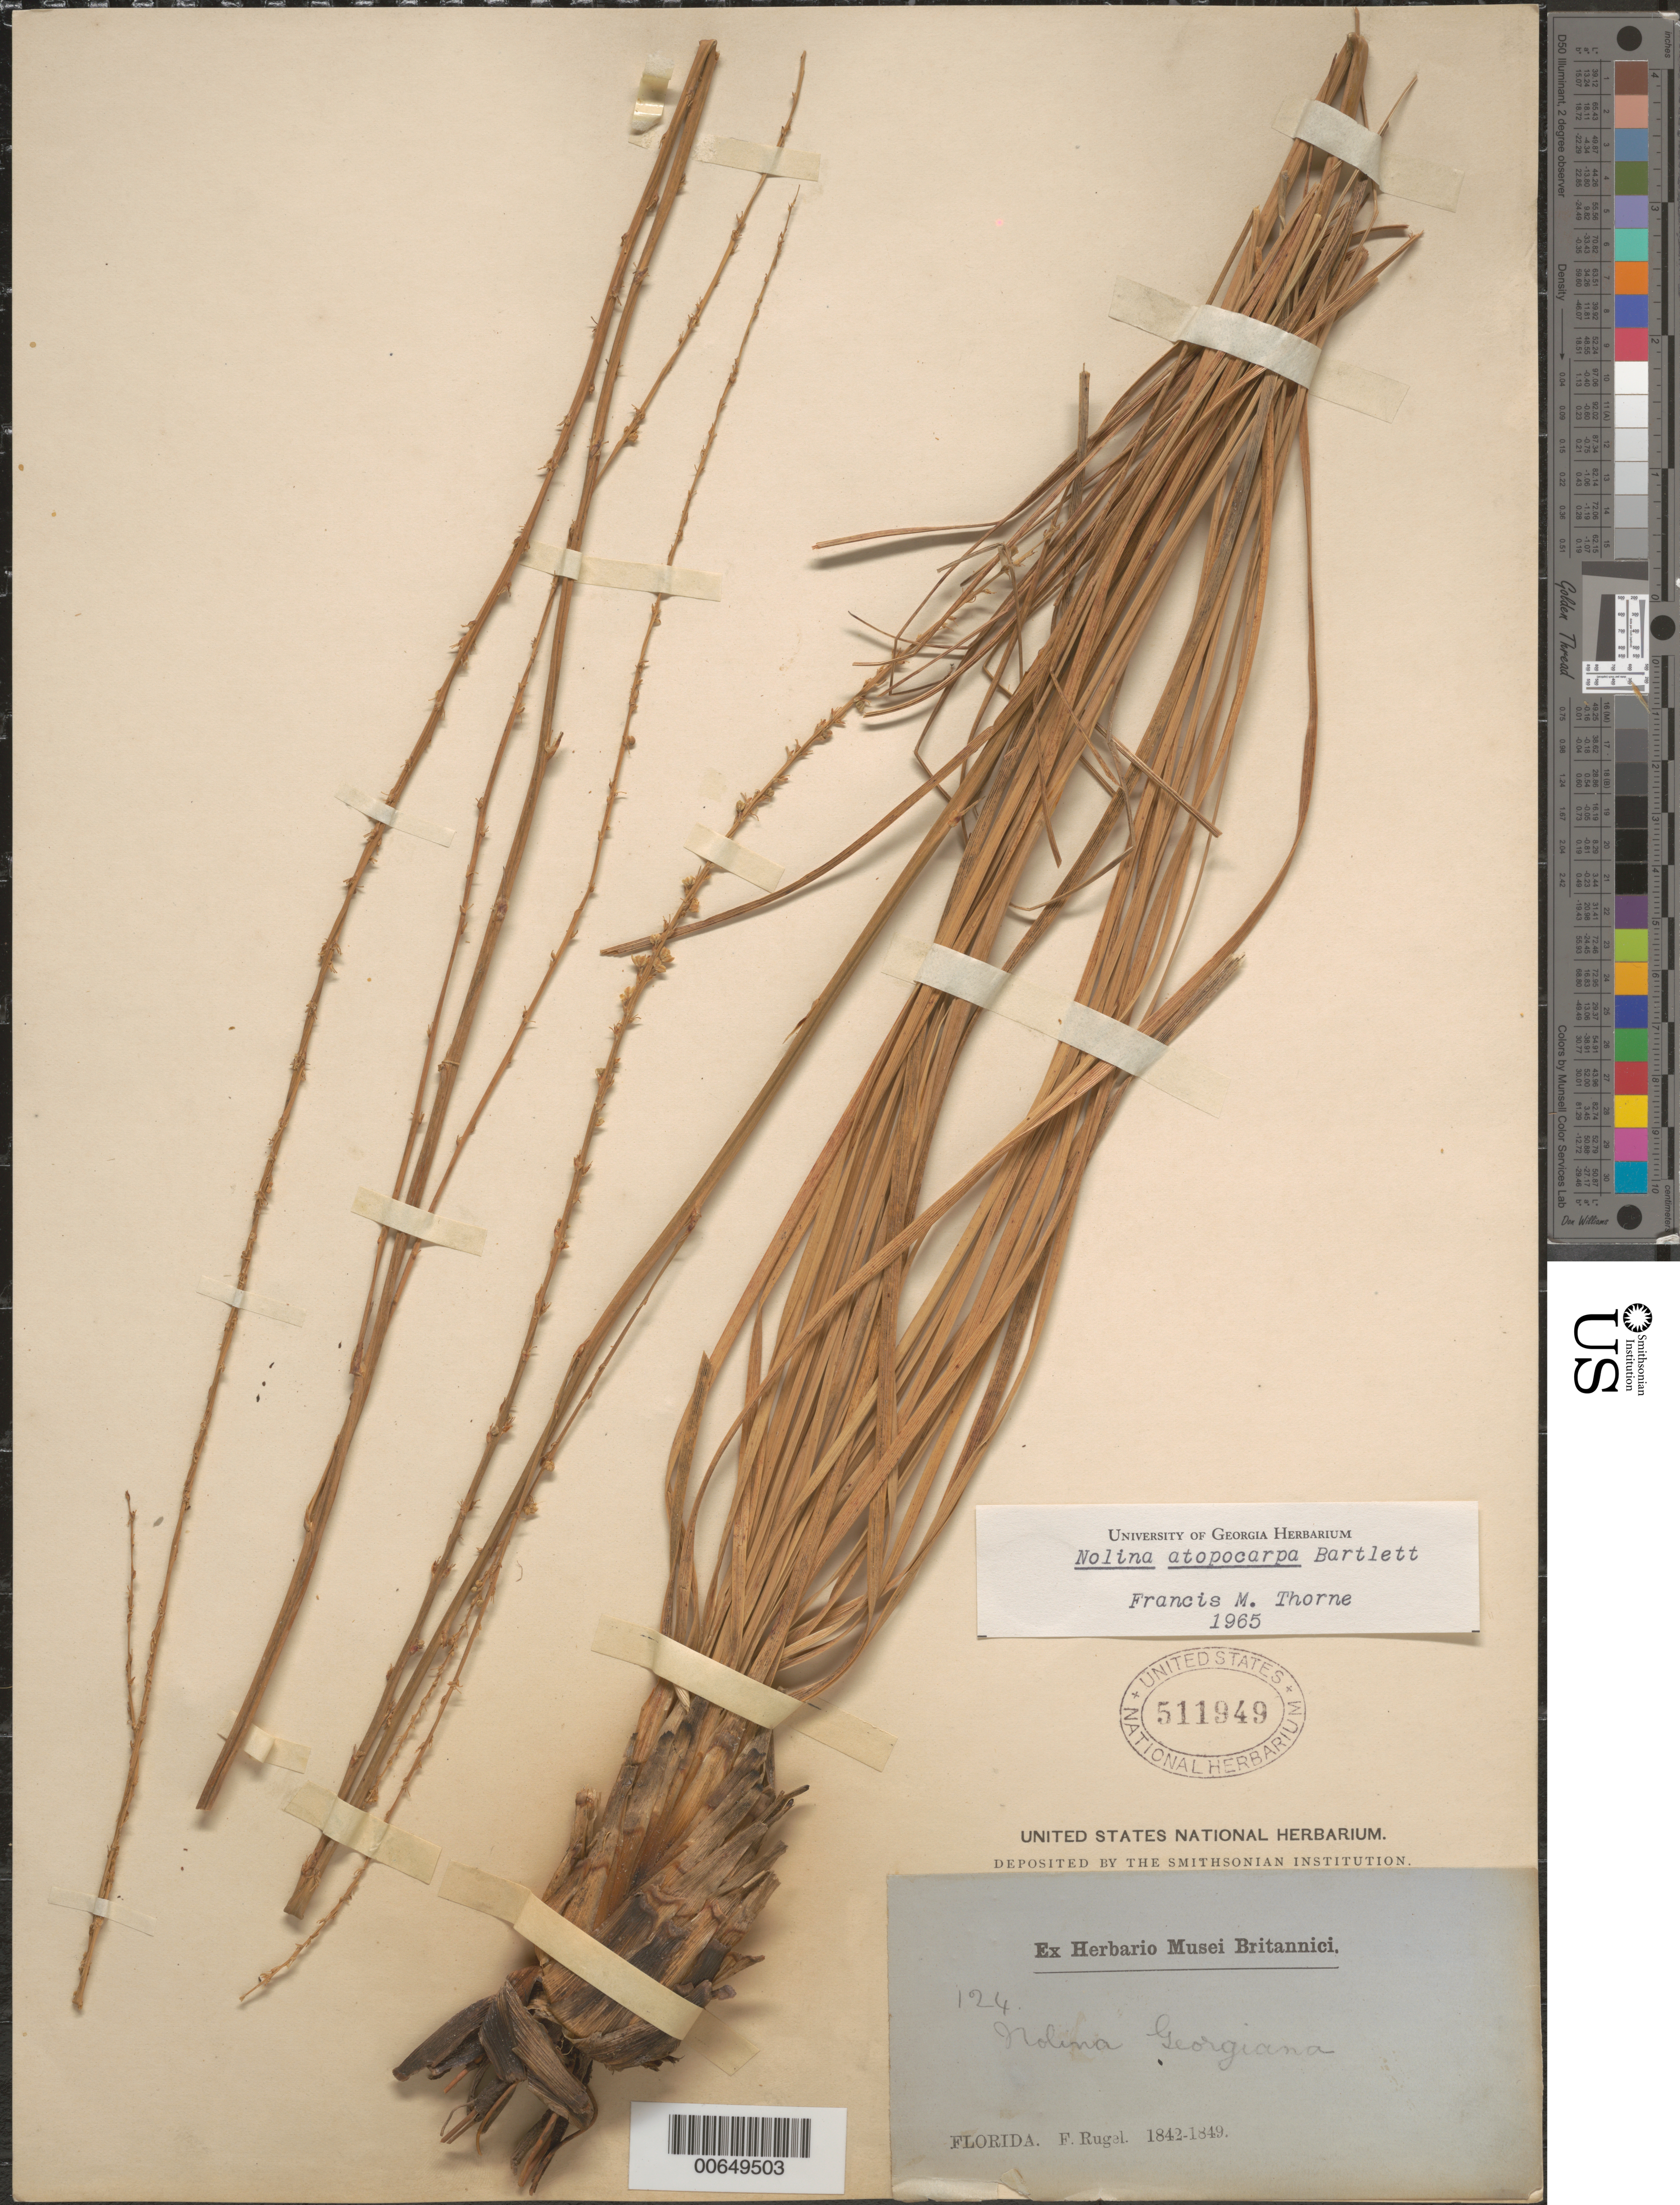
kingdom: Plantae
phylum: Tracheophyta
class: Liliopsida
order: Asparagales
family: Asparagaceae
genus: Nolina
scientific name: Nolina atopocarpa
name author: Bartlett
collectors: F. Rugel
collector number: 124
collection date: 1842/1849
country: United States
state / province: Florida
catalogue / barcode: US 511949